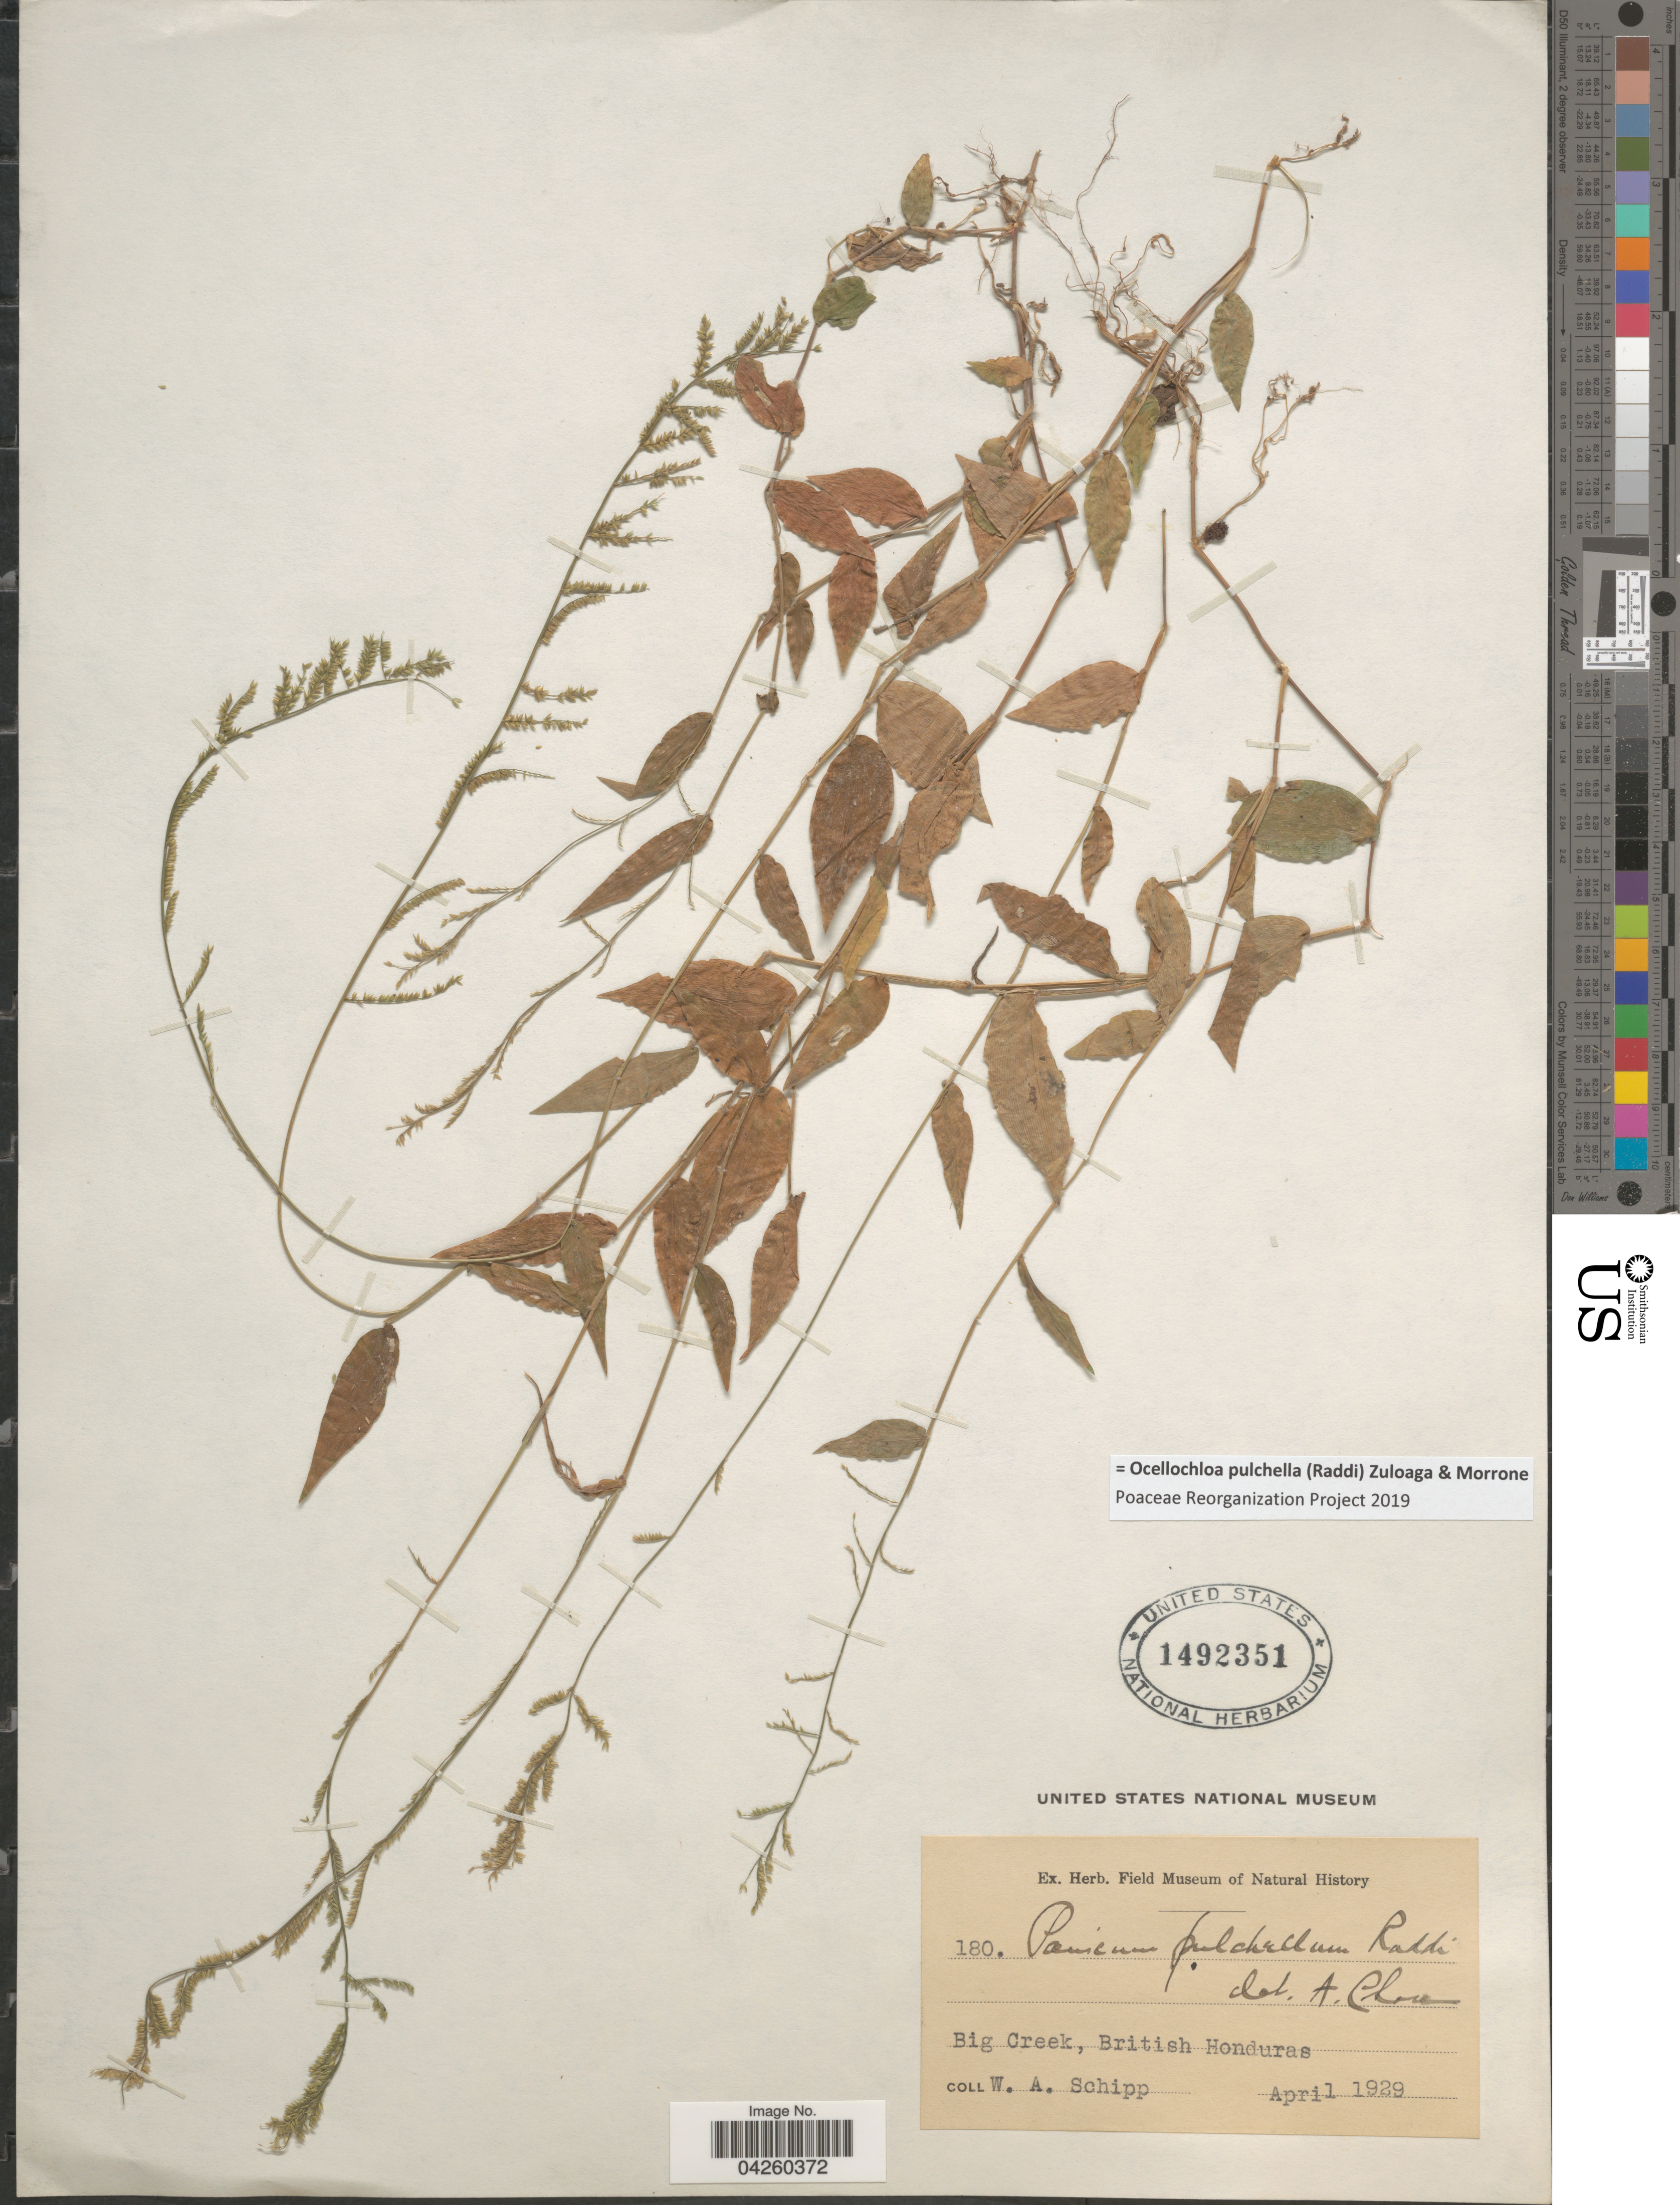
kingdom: Plantae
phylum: Tracheophyta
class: Liliopsida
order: Poales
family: Poaceae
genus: Ocellochloa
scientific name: Ocellochloa pulchella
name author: (Raddi) Zuloaga & Morrone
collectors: W. Schipp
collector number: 180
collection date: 1929-04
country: Belize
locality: Big Creek, British Honduras.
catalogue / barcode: US 1492351